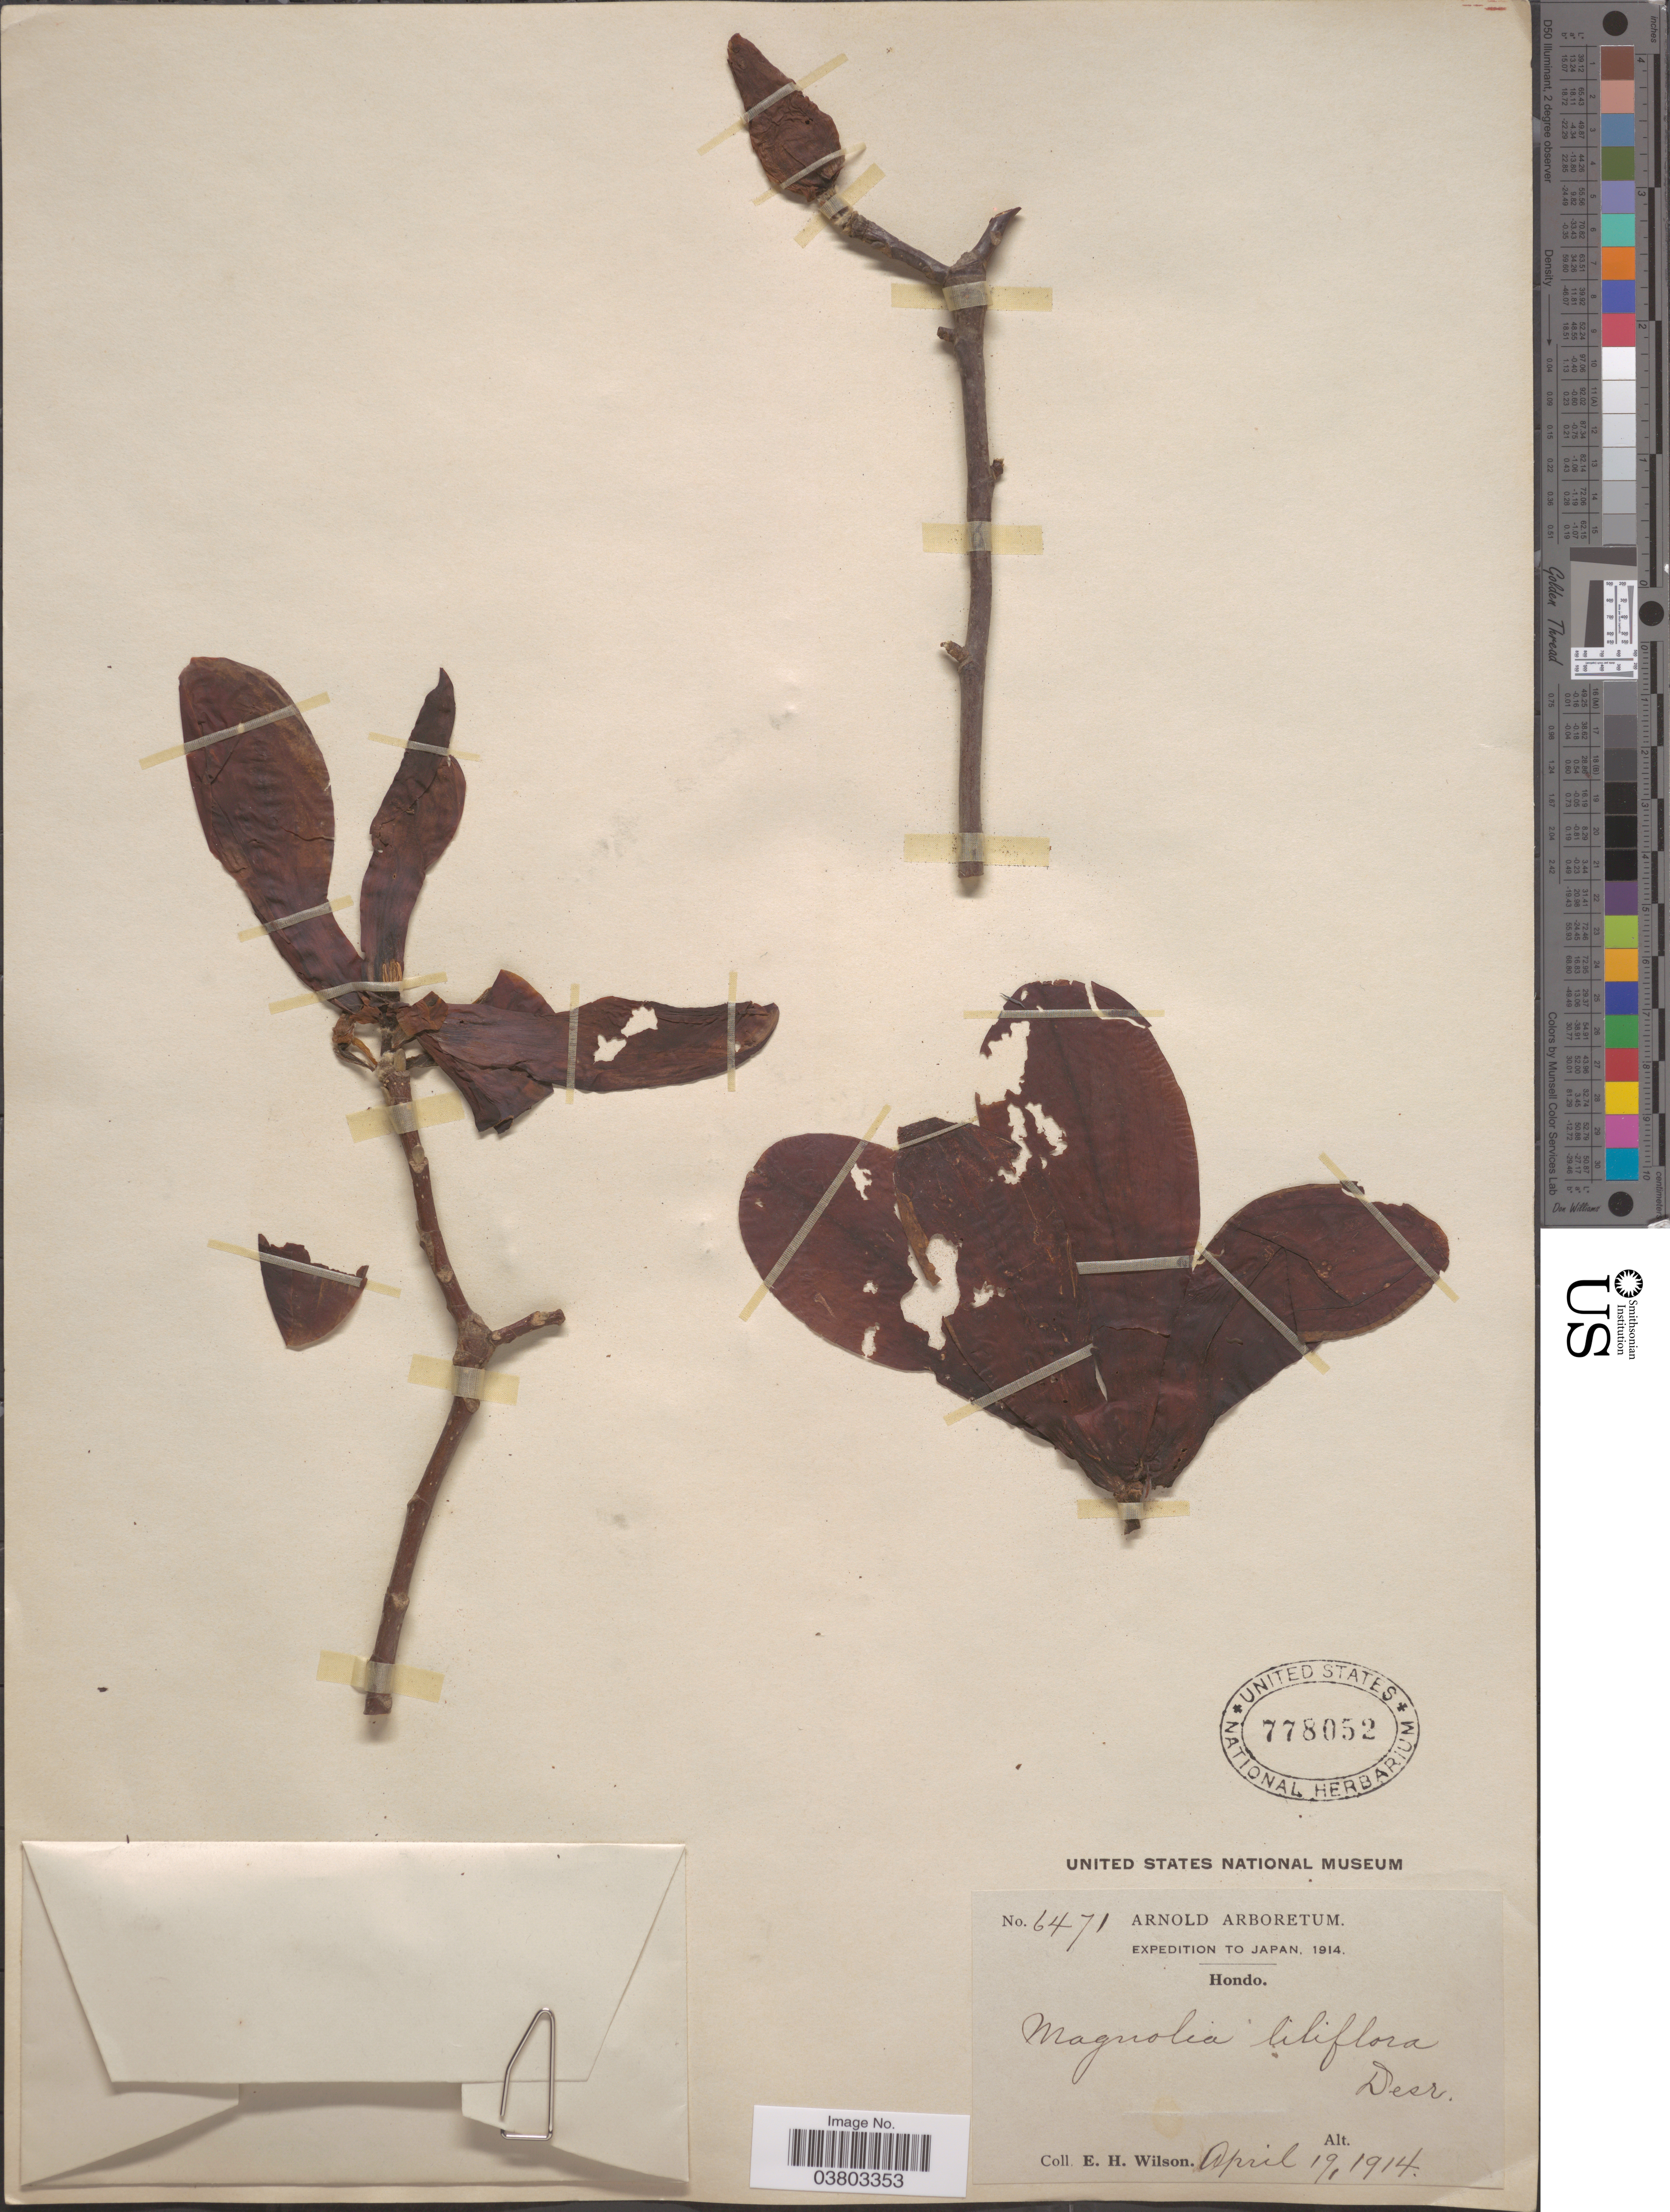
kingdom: Plantae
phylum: Tracheophyta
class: Magnoliopsida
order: Magnoliales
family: Magnoliaceae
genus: Magnolia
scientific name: Magnolia liliiflora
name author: Desr.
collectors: E. Wilson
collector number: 6471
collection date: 1914-04-19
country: Japan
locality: Hondo.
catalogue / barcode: US 778052